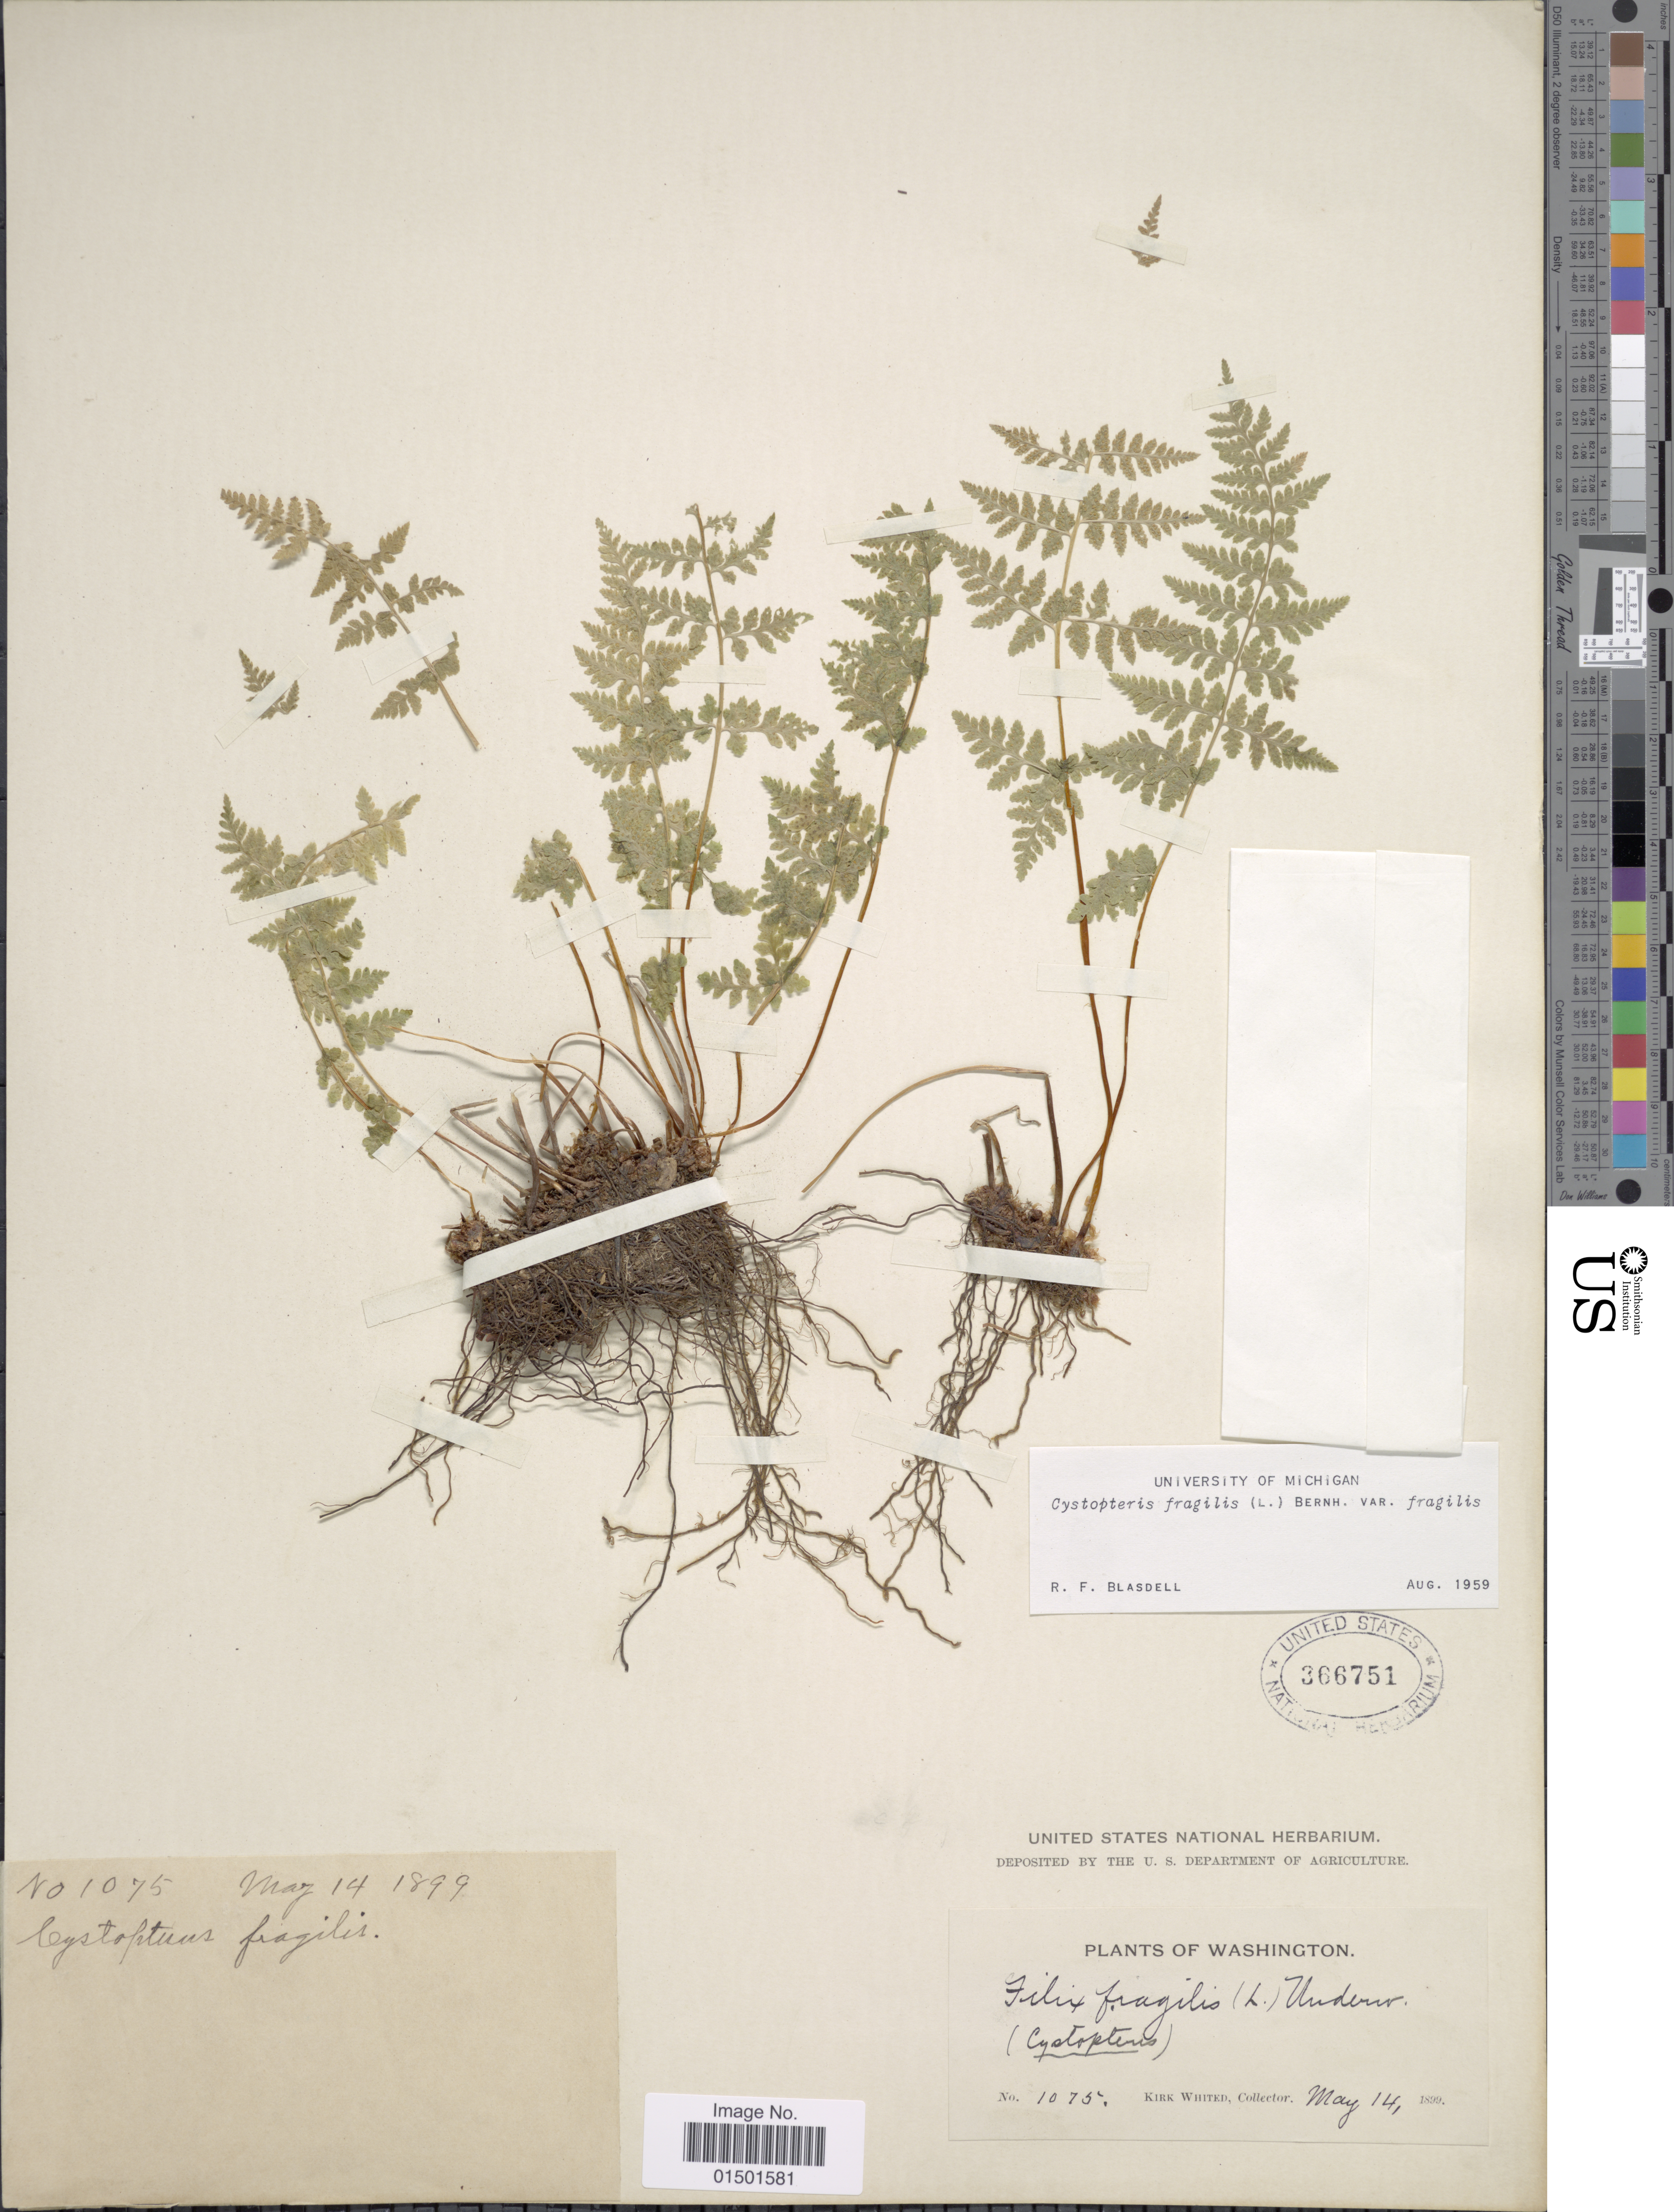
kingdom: Plantae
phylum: Tracheophyta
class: Polypodiopsida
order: Polypodiales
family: Cystopteridaceae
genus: Cystopteris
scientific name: Cystopteris fragilis var. fragilis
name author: (L.) Bernh.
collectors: K. Whited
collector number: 1075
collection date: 1899-05-14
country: United States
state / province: Washington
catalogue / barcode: US 366751